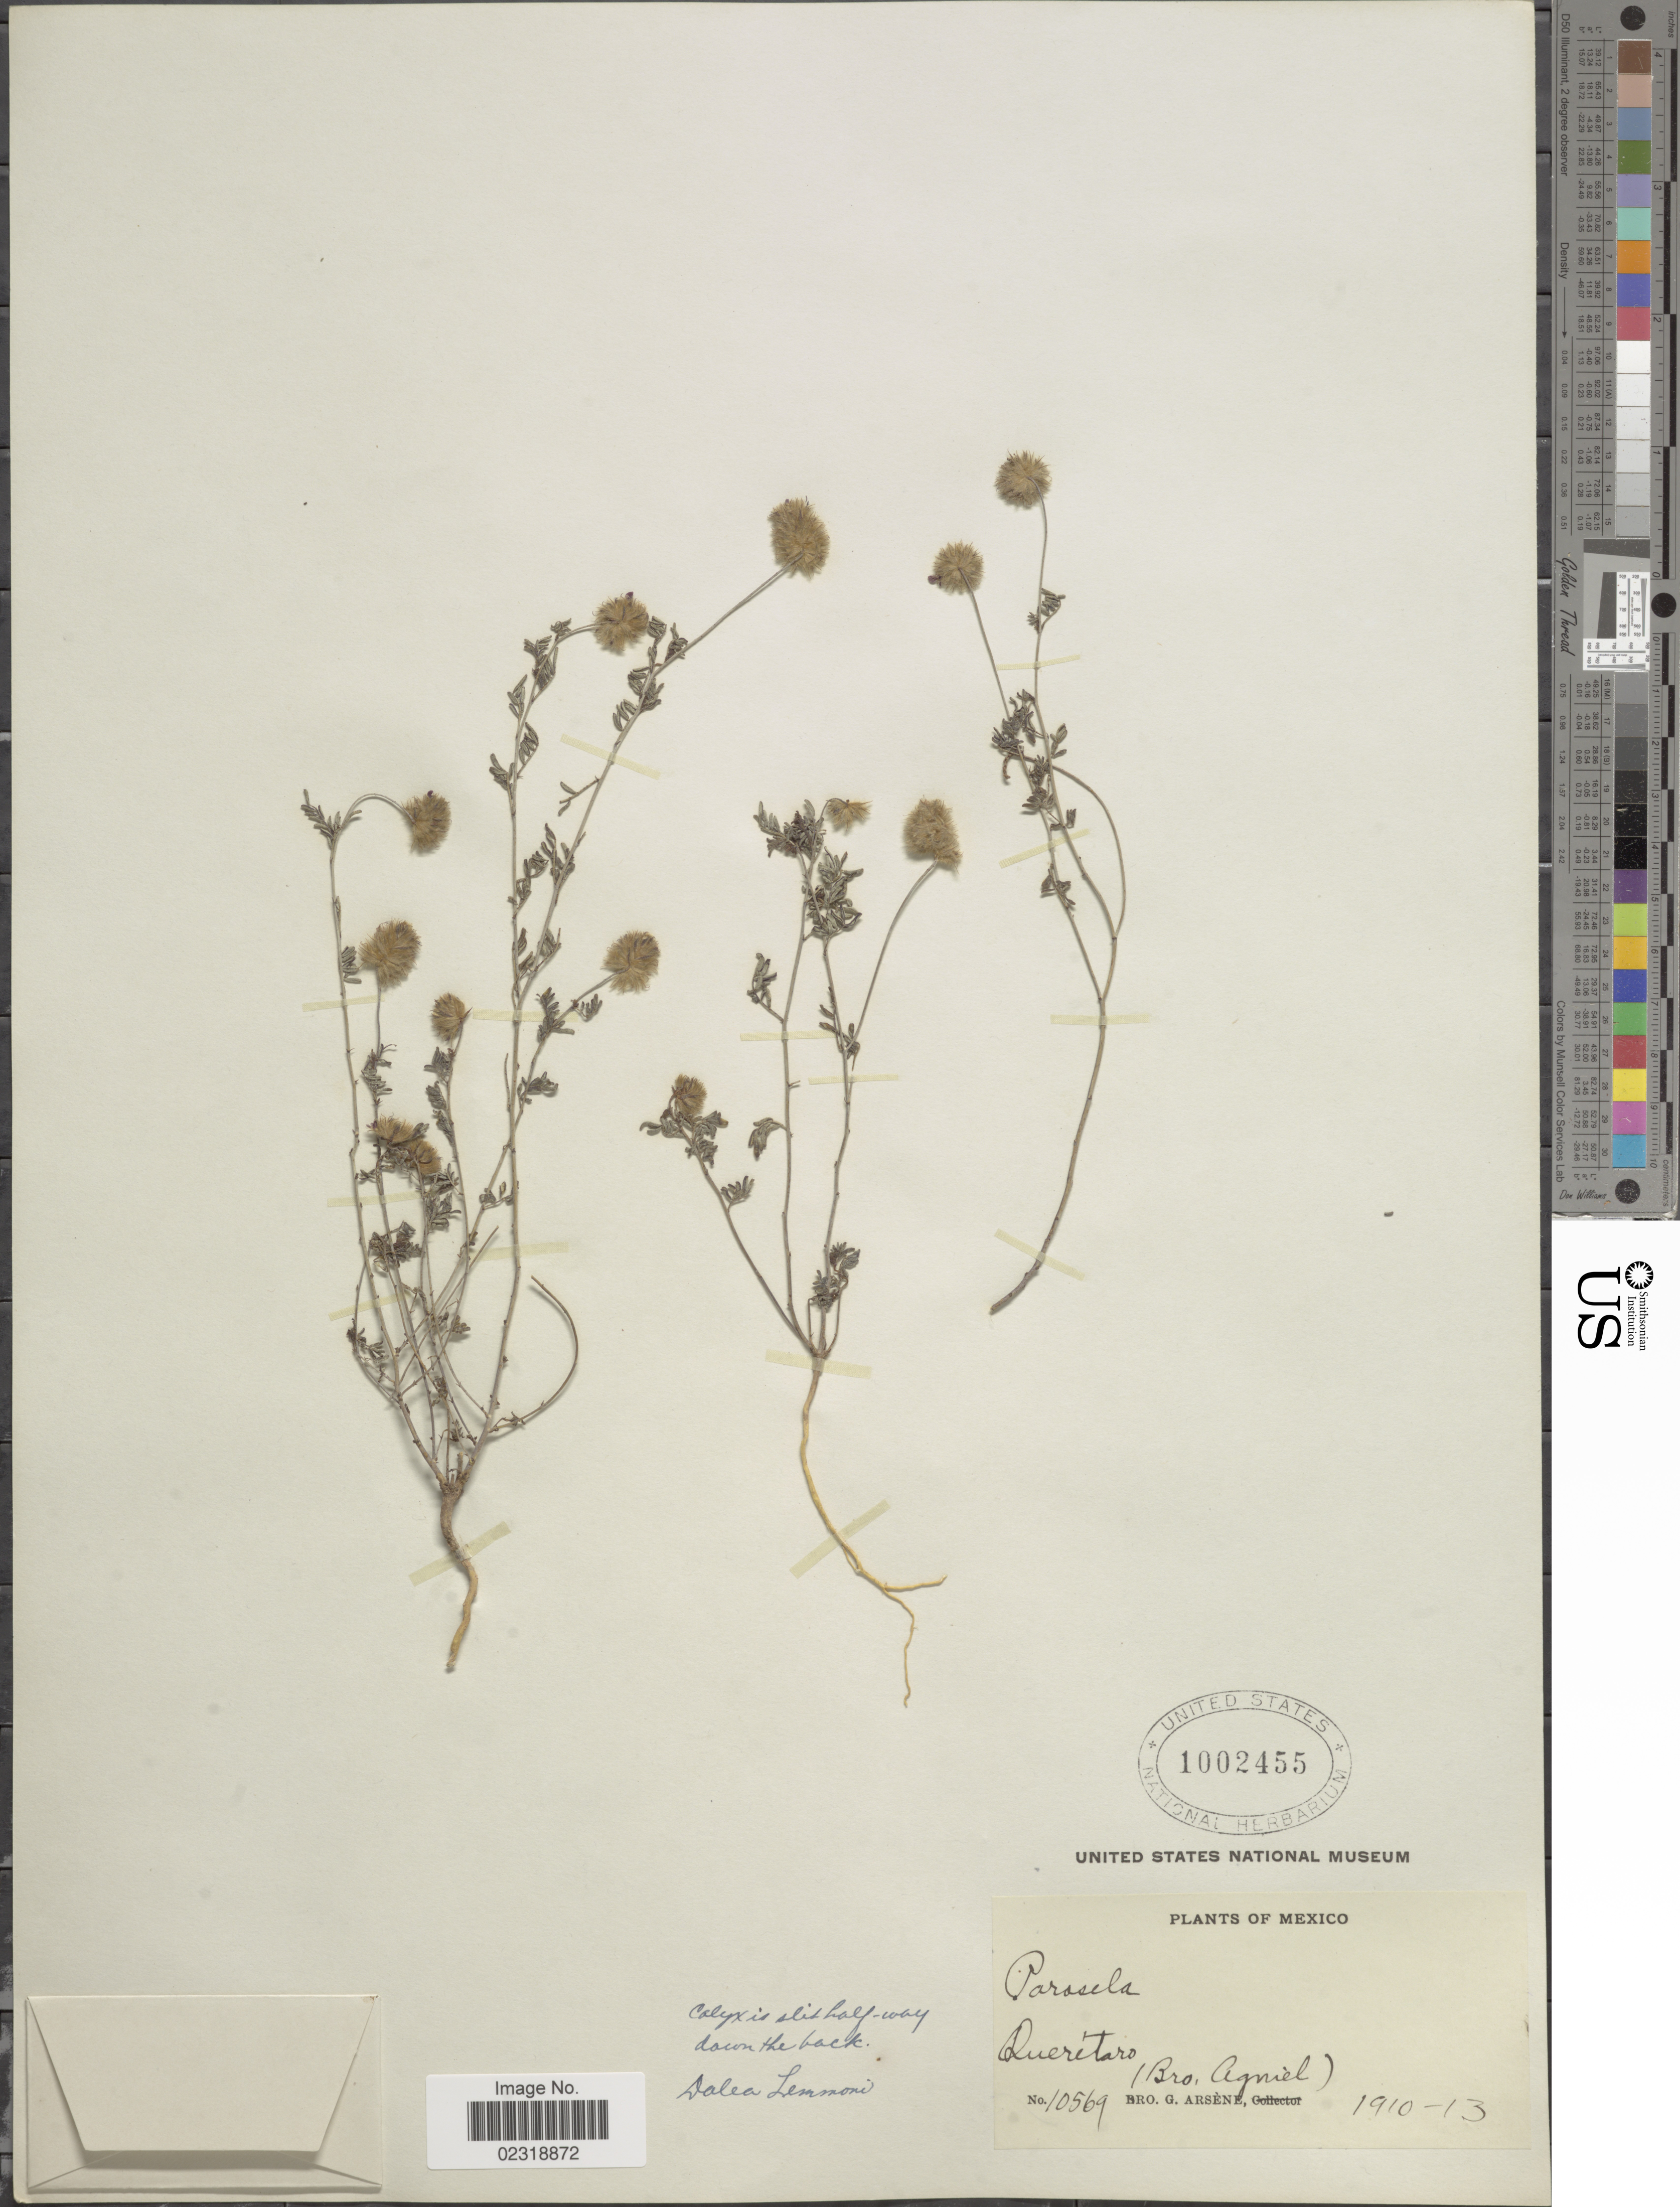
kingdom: Plantae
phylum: Tracheophyta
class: Magnoliopsida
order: Fabales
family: Fabaceae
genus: Dalea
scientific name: Dalea brachystachys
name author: A. Gray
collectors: Bro. G. Arsène & Bro. Agniel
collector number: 10569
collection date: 1910/1913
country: Mexico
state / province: Querétaro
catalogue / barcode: US 1002455